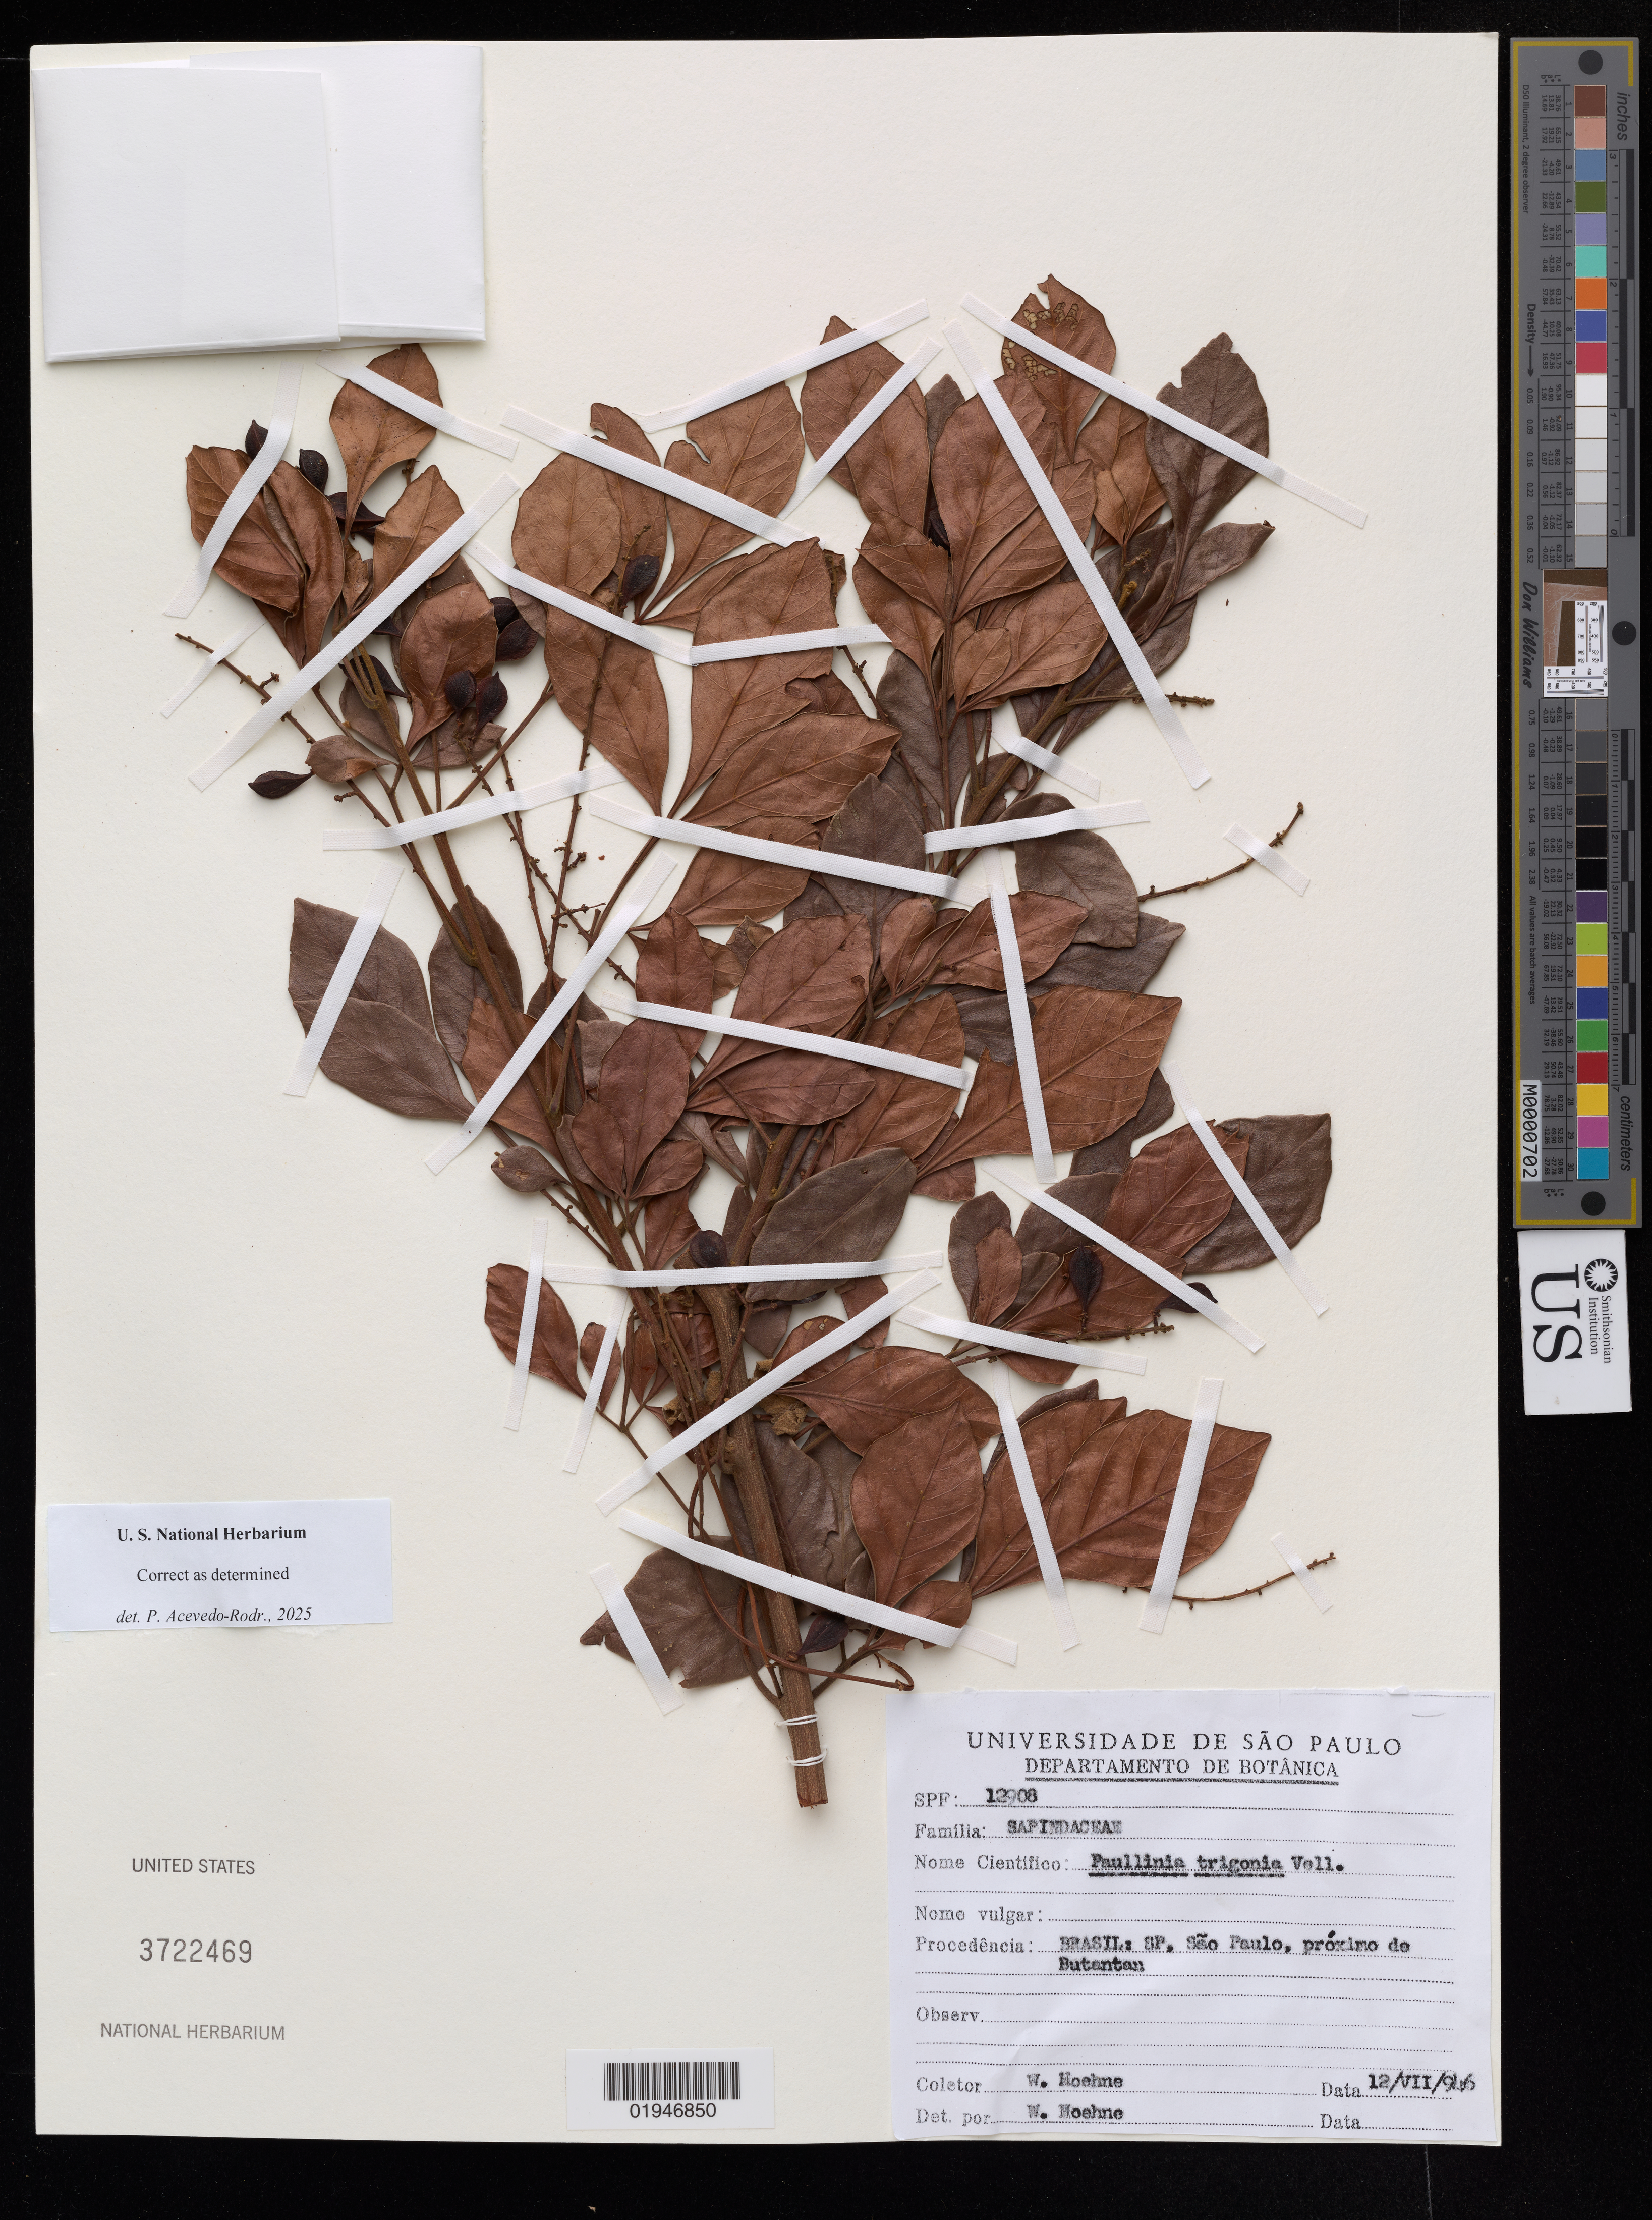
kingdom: Plantae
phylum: Tracheophyta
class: Magnoliopsida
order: Sapindales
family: Sapindaceae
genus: Paullinia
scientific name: Paullinia trigonia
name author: Vell.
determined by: Somner, G. V.; Acevedo-Rodriguez, P.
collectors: W. Hoehne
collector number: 12908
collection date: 1946-07-12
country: Brazil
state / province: São Paulo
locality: São Paulo, proximo de Butantan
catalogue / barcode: US 3722469